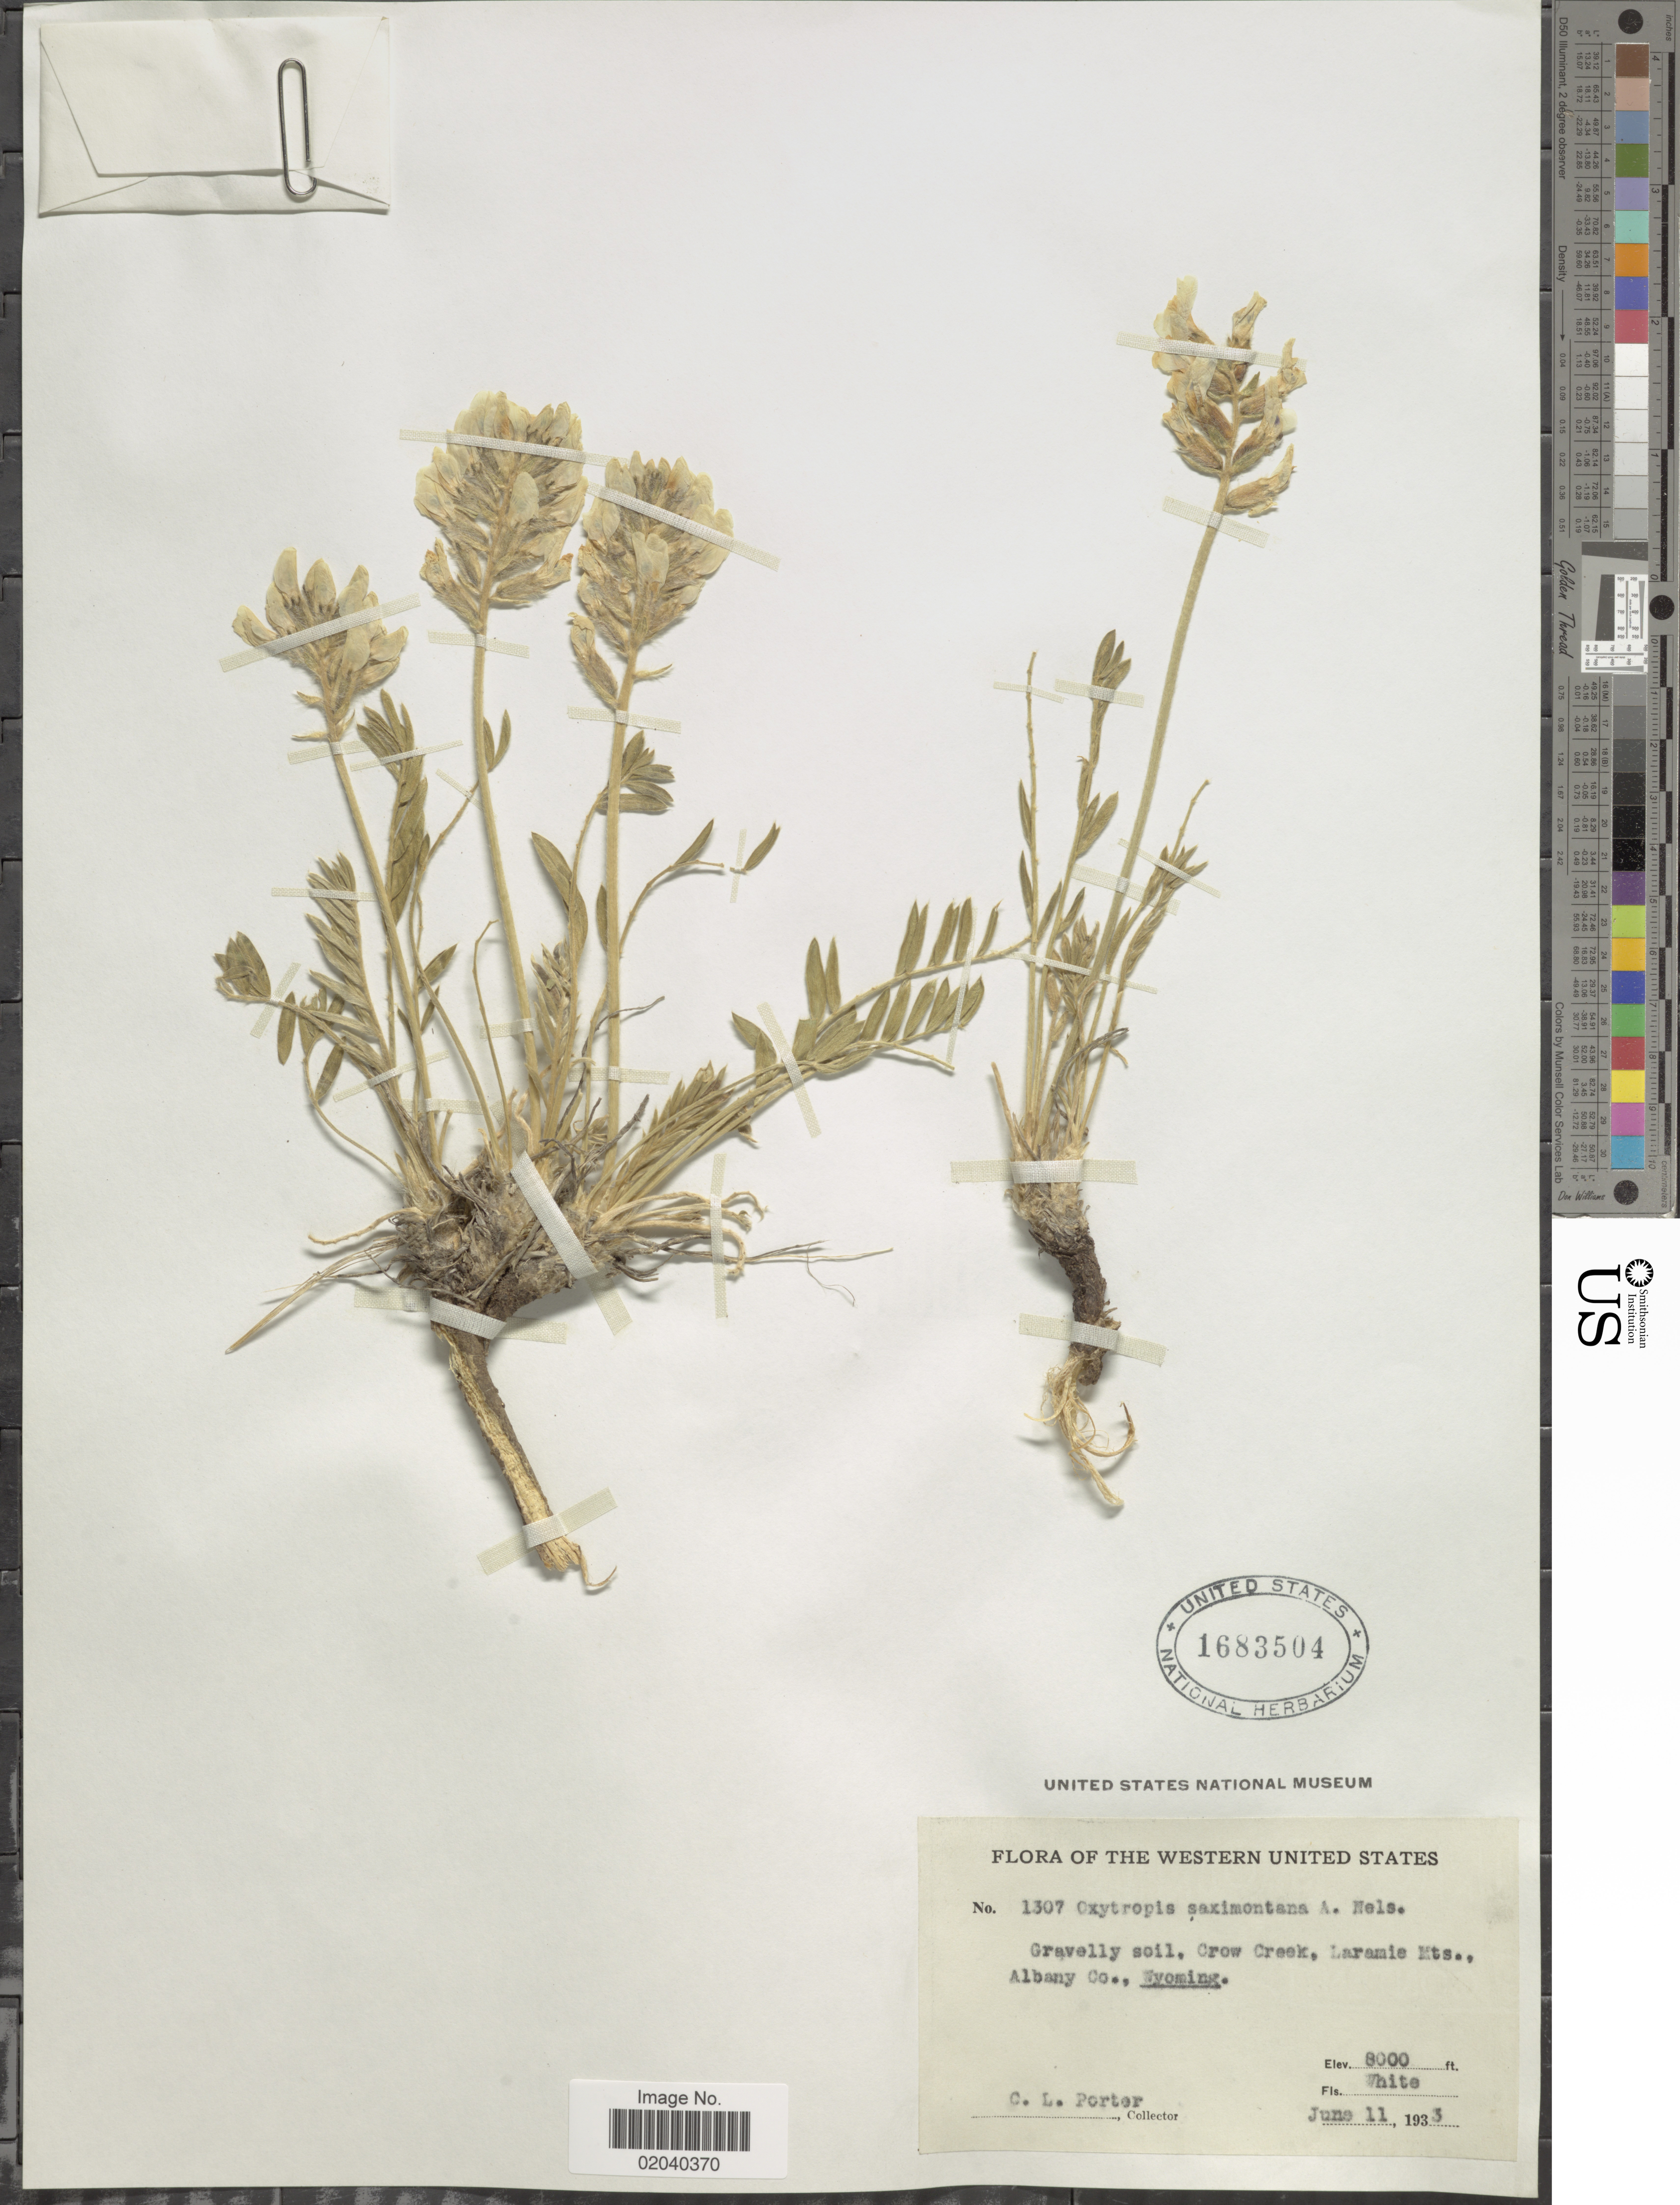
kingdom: Plantae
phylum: Tracheophyta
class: Magnoliopsida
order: Fabales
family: Fabaceae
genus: Oxytropis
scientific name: Oxytropis sericea var. sericea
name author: Nutt.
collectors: C. L. Porter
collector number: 1307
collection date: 1933-06-11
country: United States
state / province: Wyoming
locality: Gravelly soil, Crow Creek, Laramie Mts., Albany Co.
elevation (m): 2438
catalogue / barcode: US 1683504